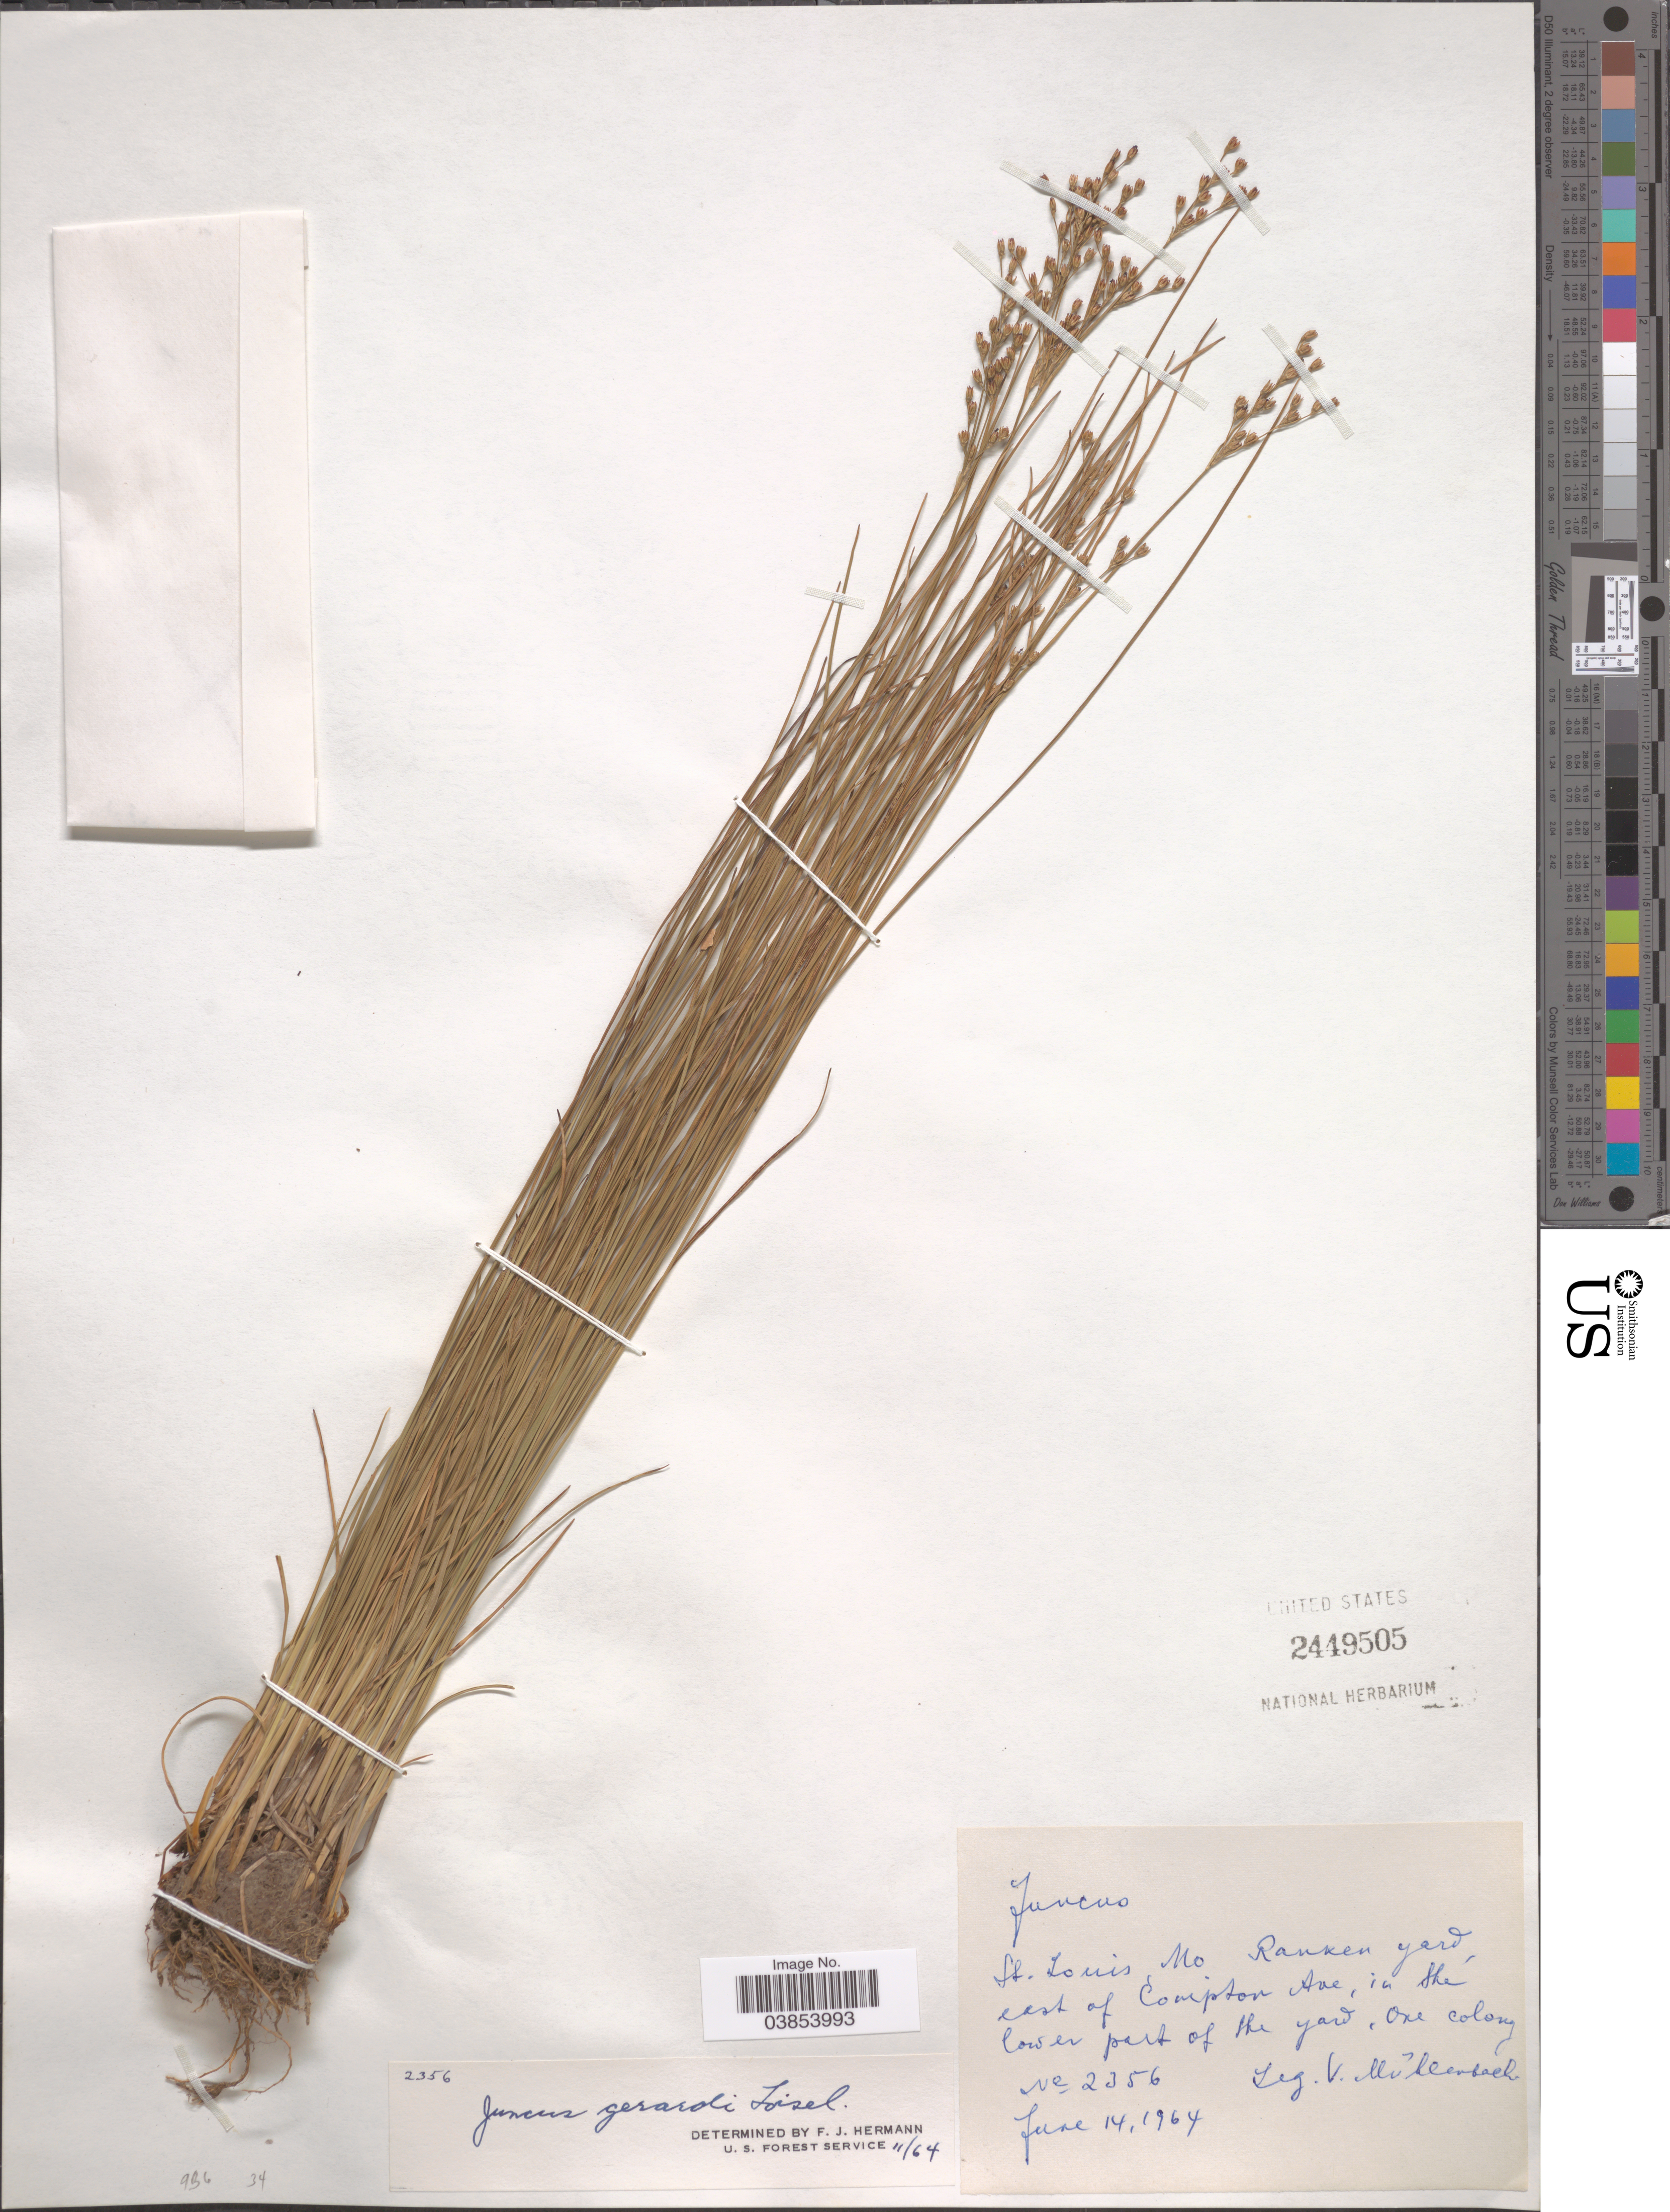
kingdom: Plantae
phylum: Tracheophyta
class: Liliopsida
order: Poales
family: Juncaceae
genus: Juncus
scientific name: Juncus gerardi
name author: Loisel.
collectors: V. Mühlenbach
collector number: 2356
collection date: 1964-06-14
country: United States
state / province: Missouri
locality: St. Louis. Ranken yard. East of Compton Ave, in the lower part of the yard. One colony.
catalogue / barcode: US 2449505